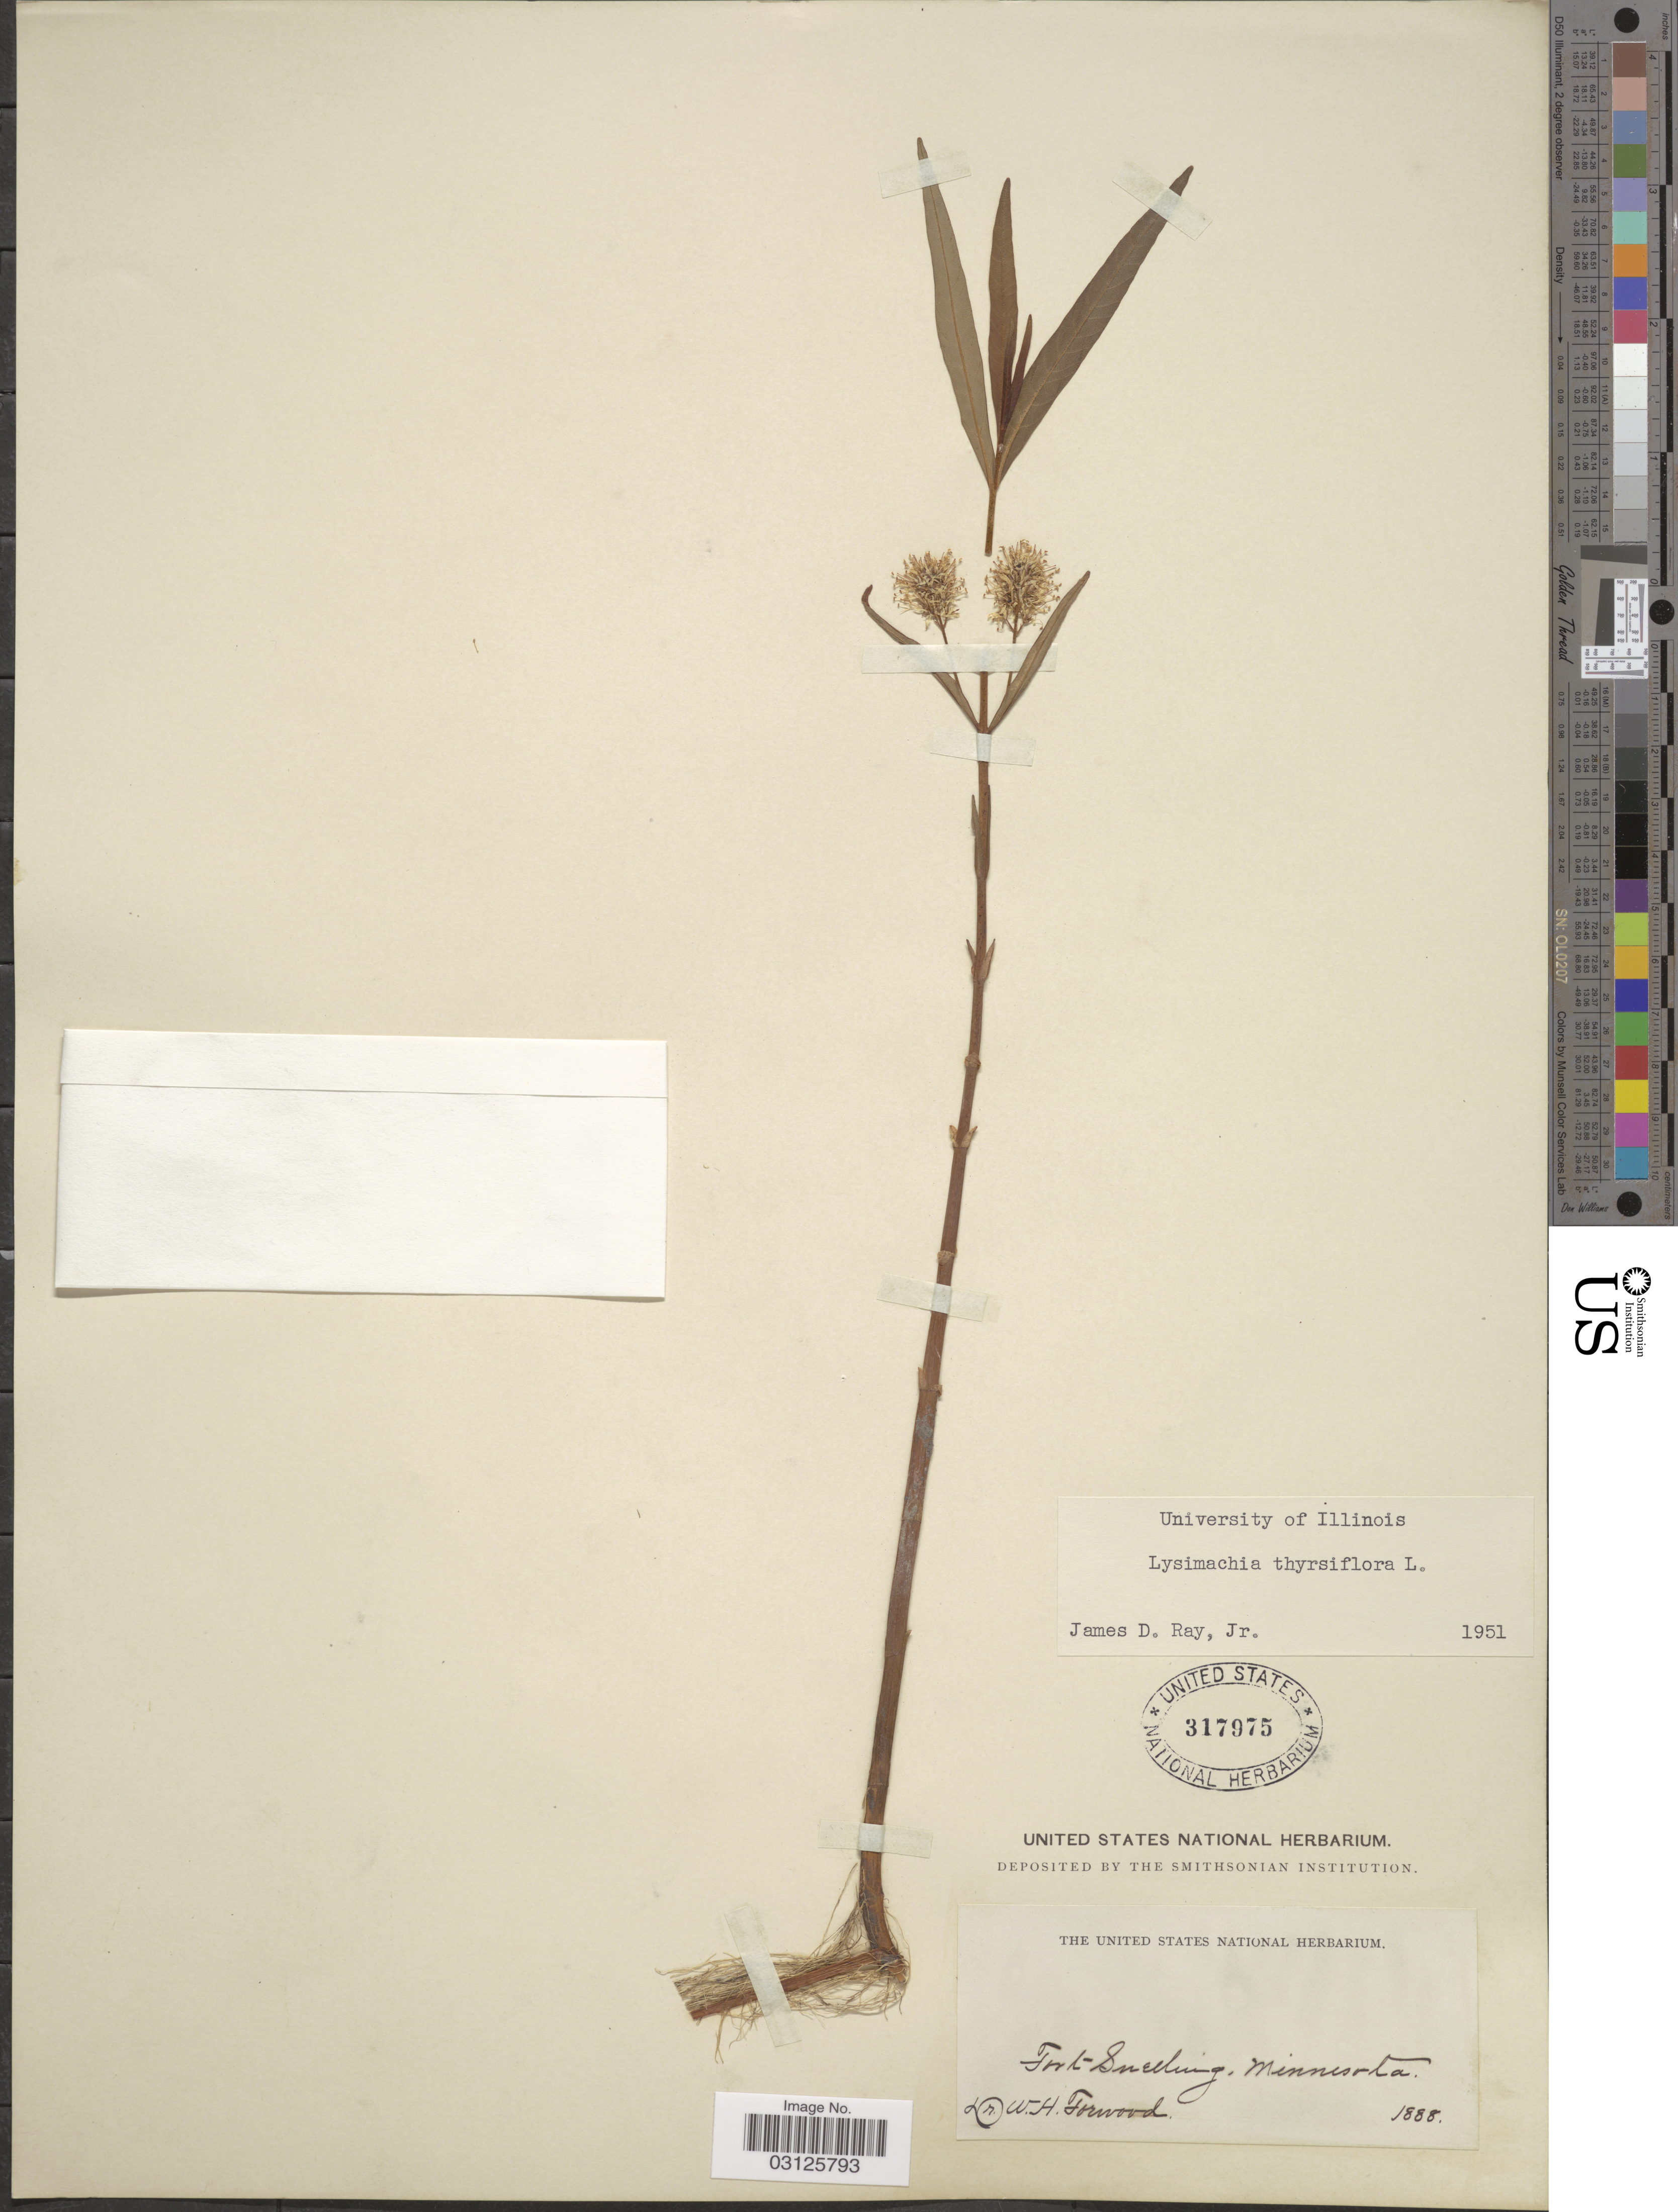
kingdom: Plantae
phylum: Tracheophyta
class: Magnoliopsida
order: Ericales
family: Primulaceae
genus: Lysimachia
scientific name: Lysimachia thyrsiflora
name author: L.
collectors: W. Forwood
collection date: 1888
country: United States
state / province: Minnesota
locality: Fort Snelling.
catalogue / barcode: US 317975